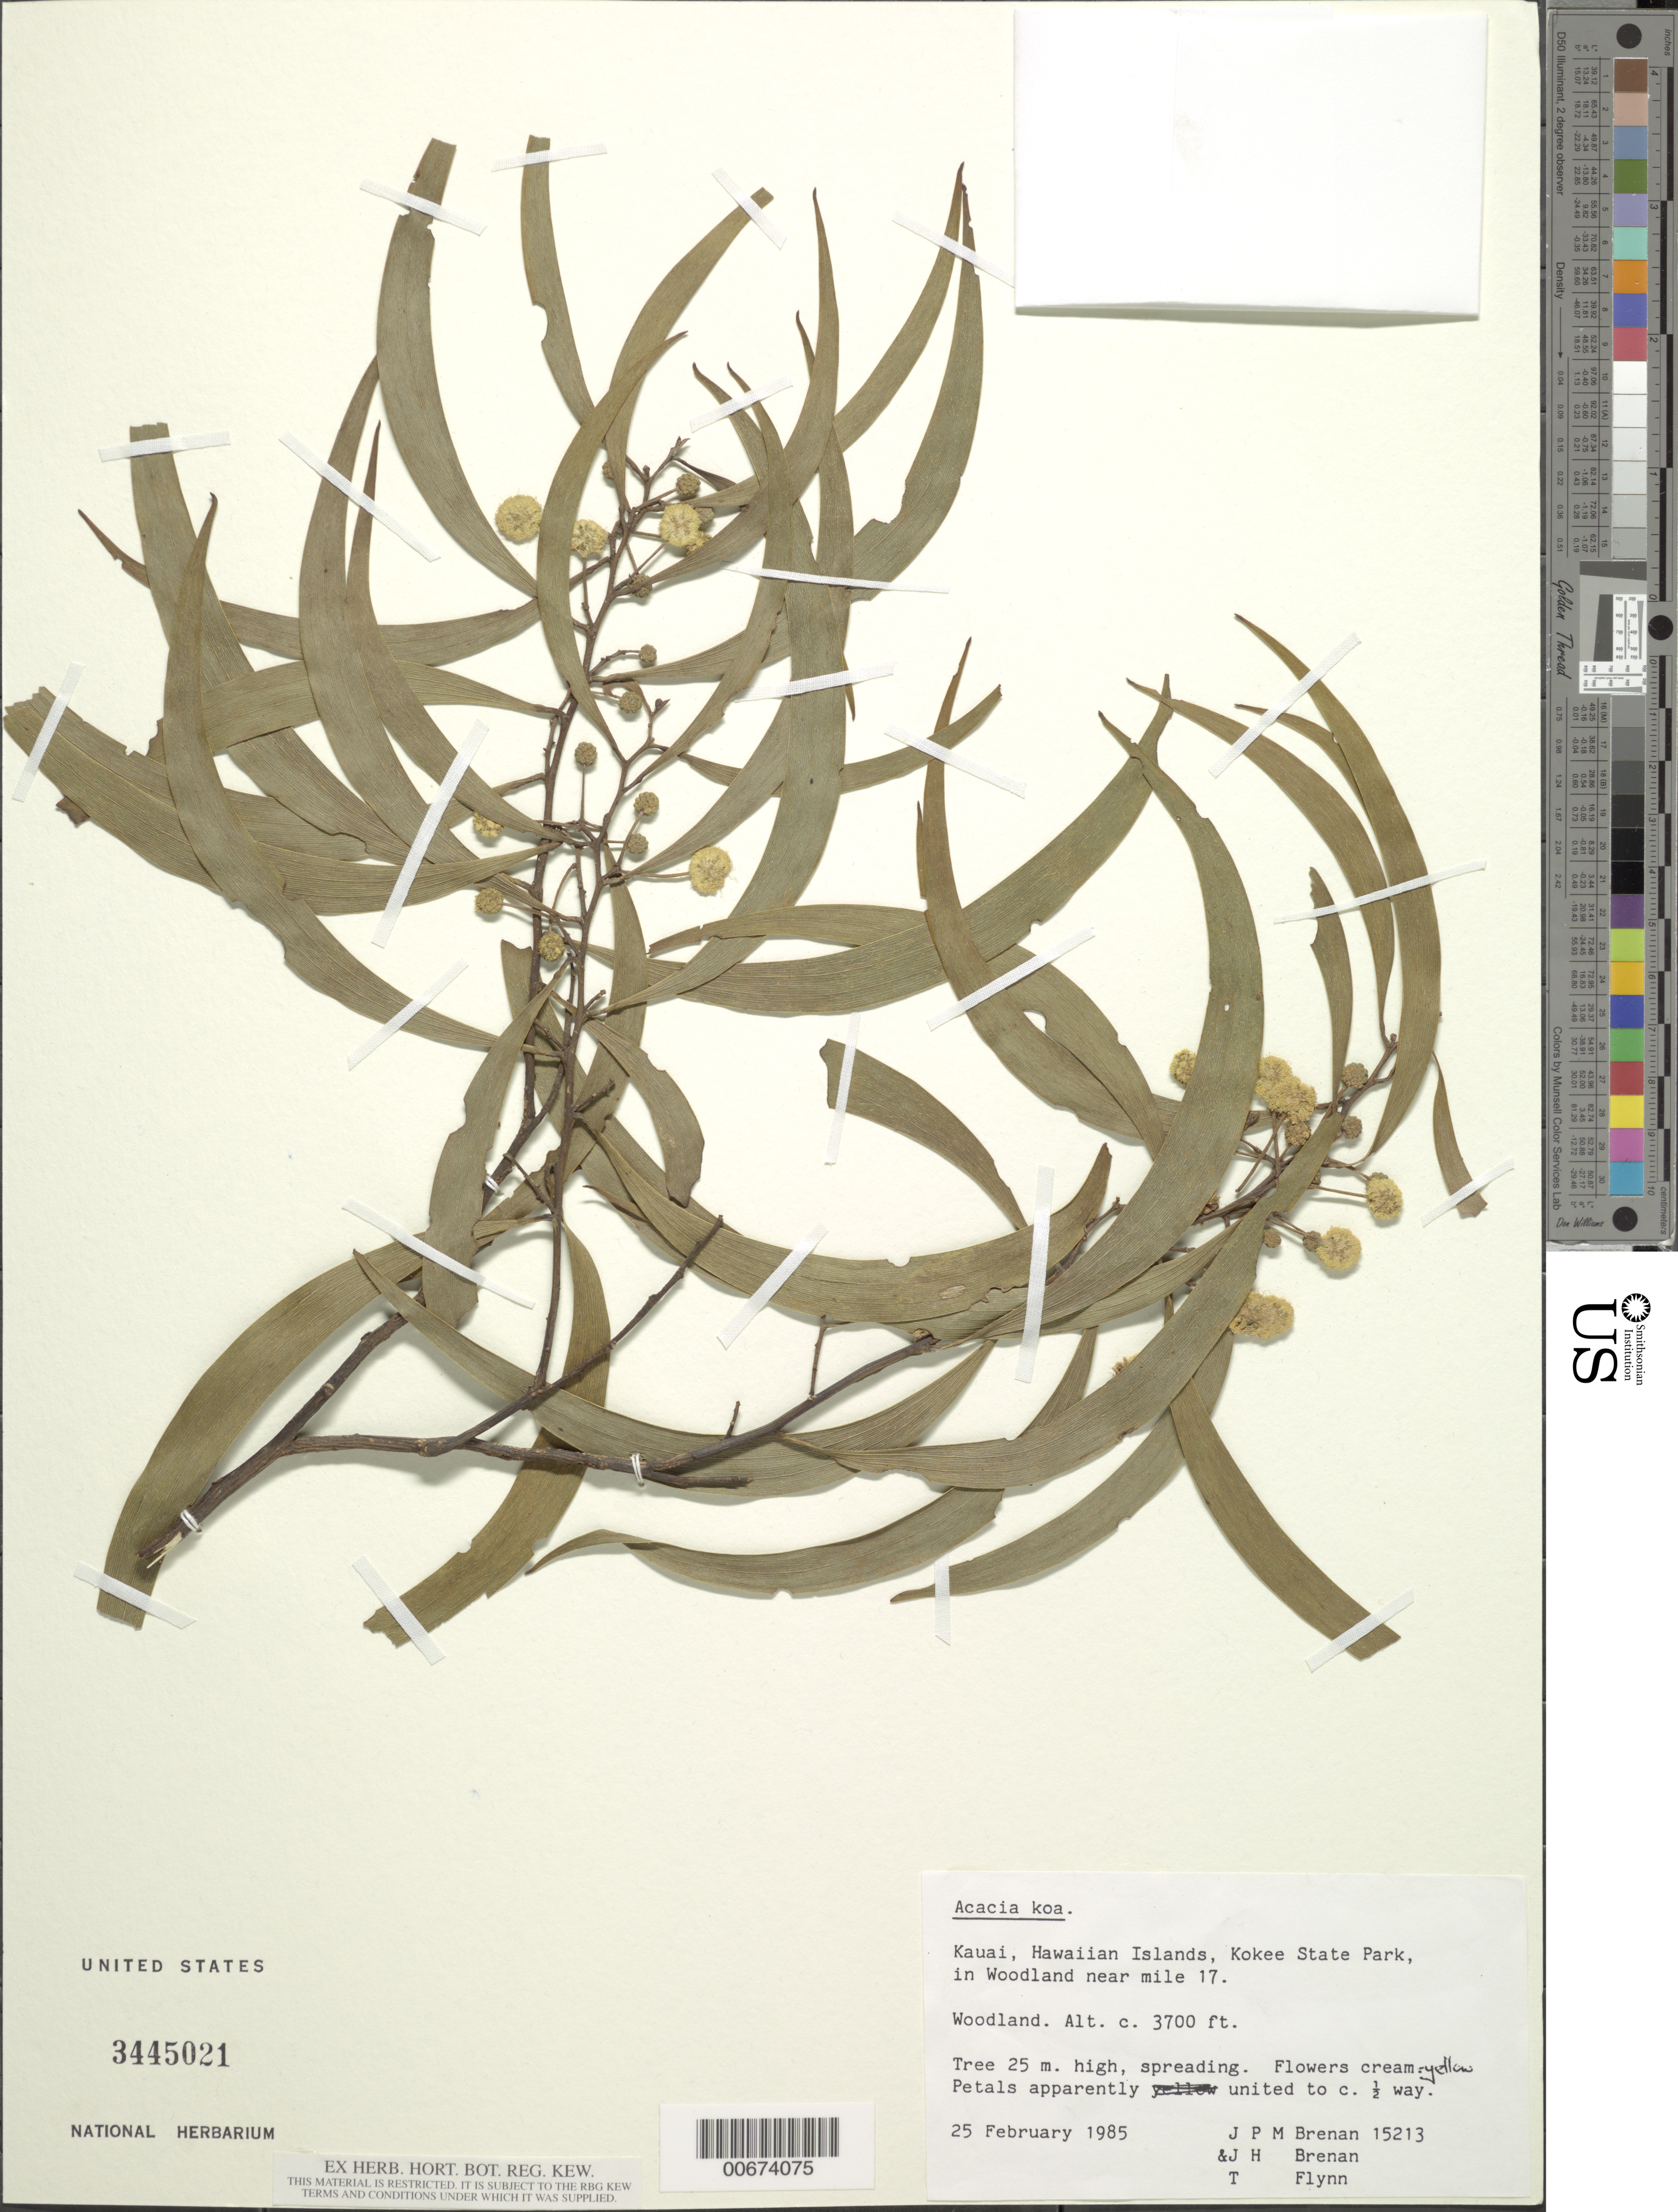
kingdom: Plantae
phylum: Tracheophyta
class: Magnoliopsida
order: Fabales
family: Fabaceae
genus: Acacia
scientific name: Acacia koa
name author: A. Gray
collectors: J. Brenan, J. H. Brenan & T. W. Flynn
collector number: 15213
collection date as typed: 25 Feb 1985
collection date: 1985-02-25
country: United States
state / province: Hawaii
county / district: Kaui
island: Kaua'i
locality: Kokee State Park, in Woodland near mile 17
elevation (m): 1128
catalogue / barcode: US 3445021